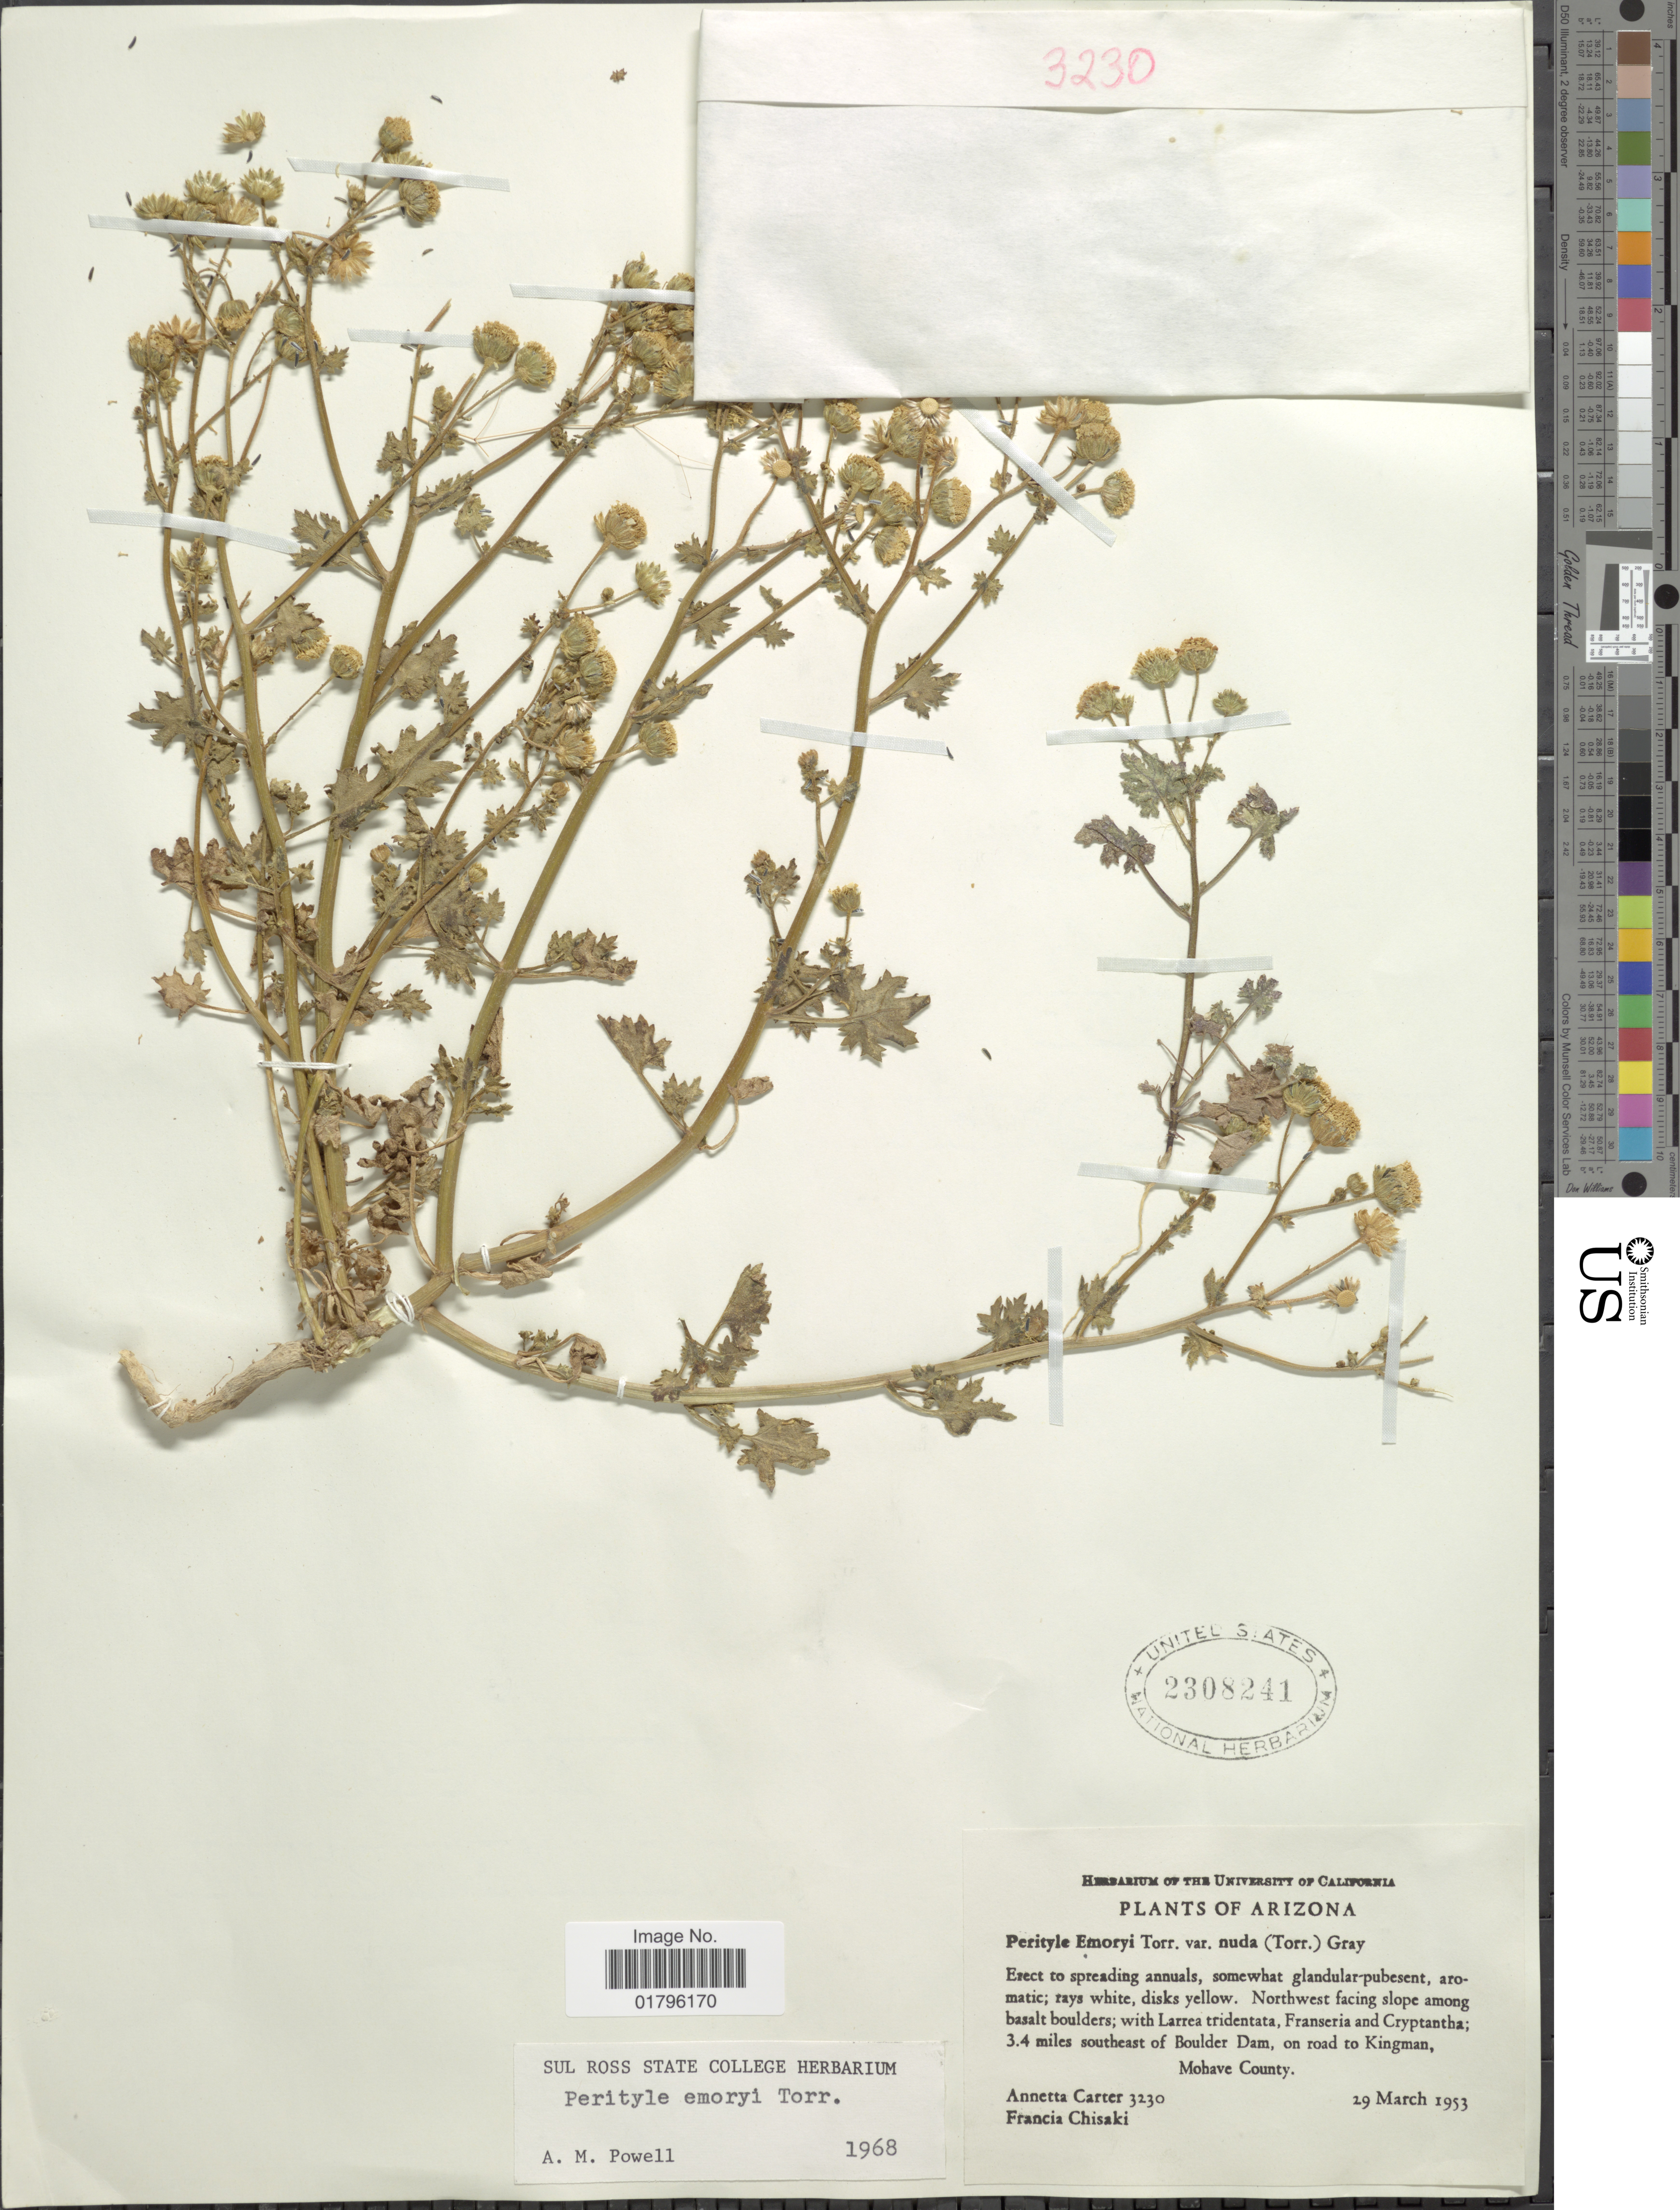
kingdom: Plantae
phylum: Tracheophyta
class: Magnoliopsida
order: Asterales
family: Asteraceae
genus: Perityle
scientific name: Perityle emoryi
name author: Torr.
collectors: A. Carter & F. Chisaki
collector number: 3230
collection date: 1953-03-29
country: United States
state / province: Arizona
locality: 3.4 miles southeast of Boulder Dam, on road to Kingman, Mohave County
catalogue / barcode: US 2308241